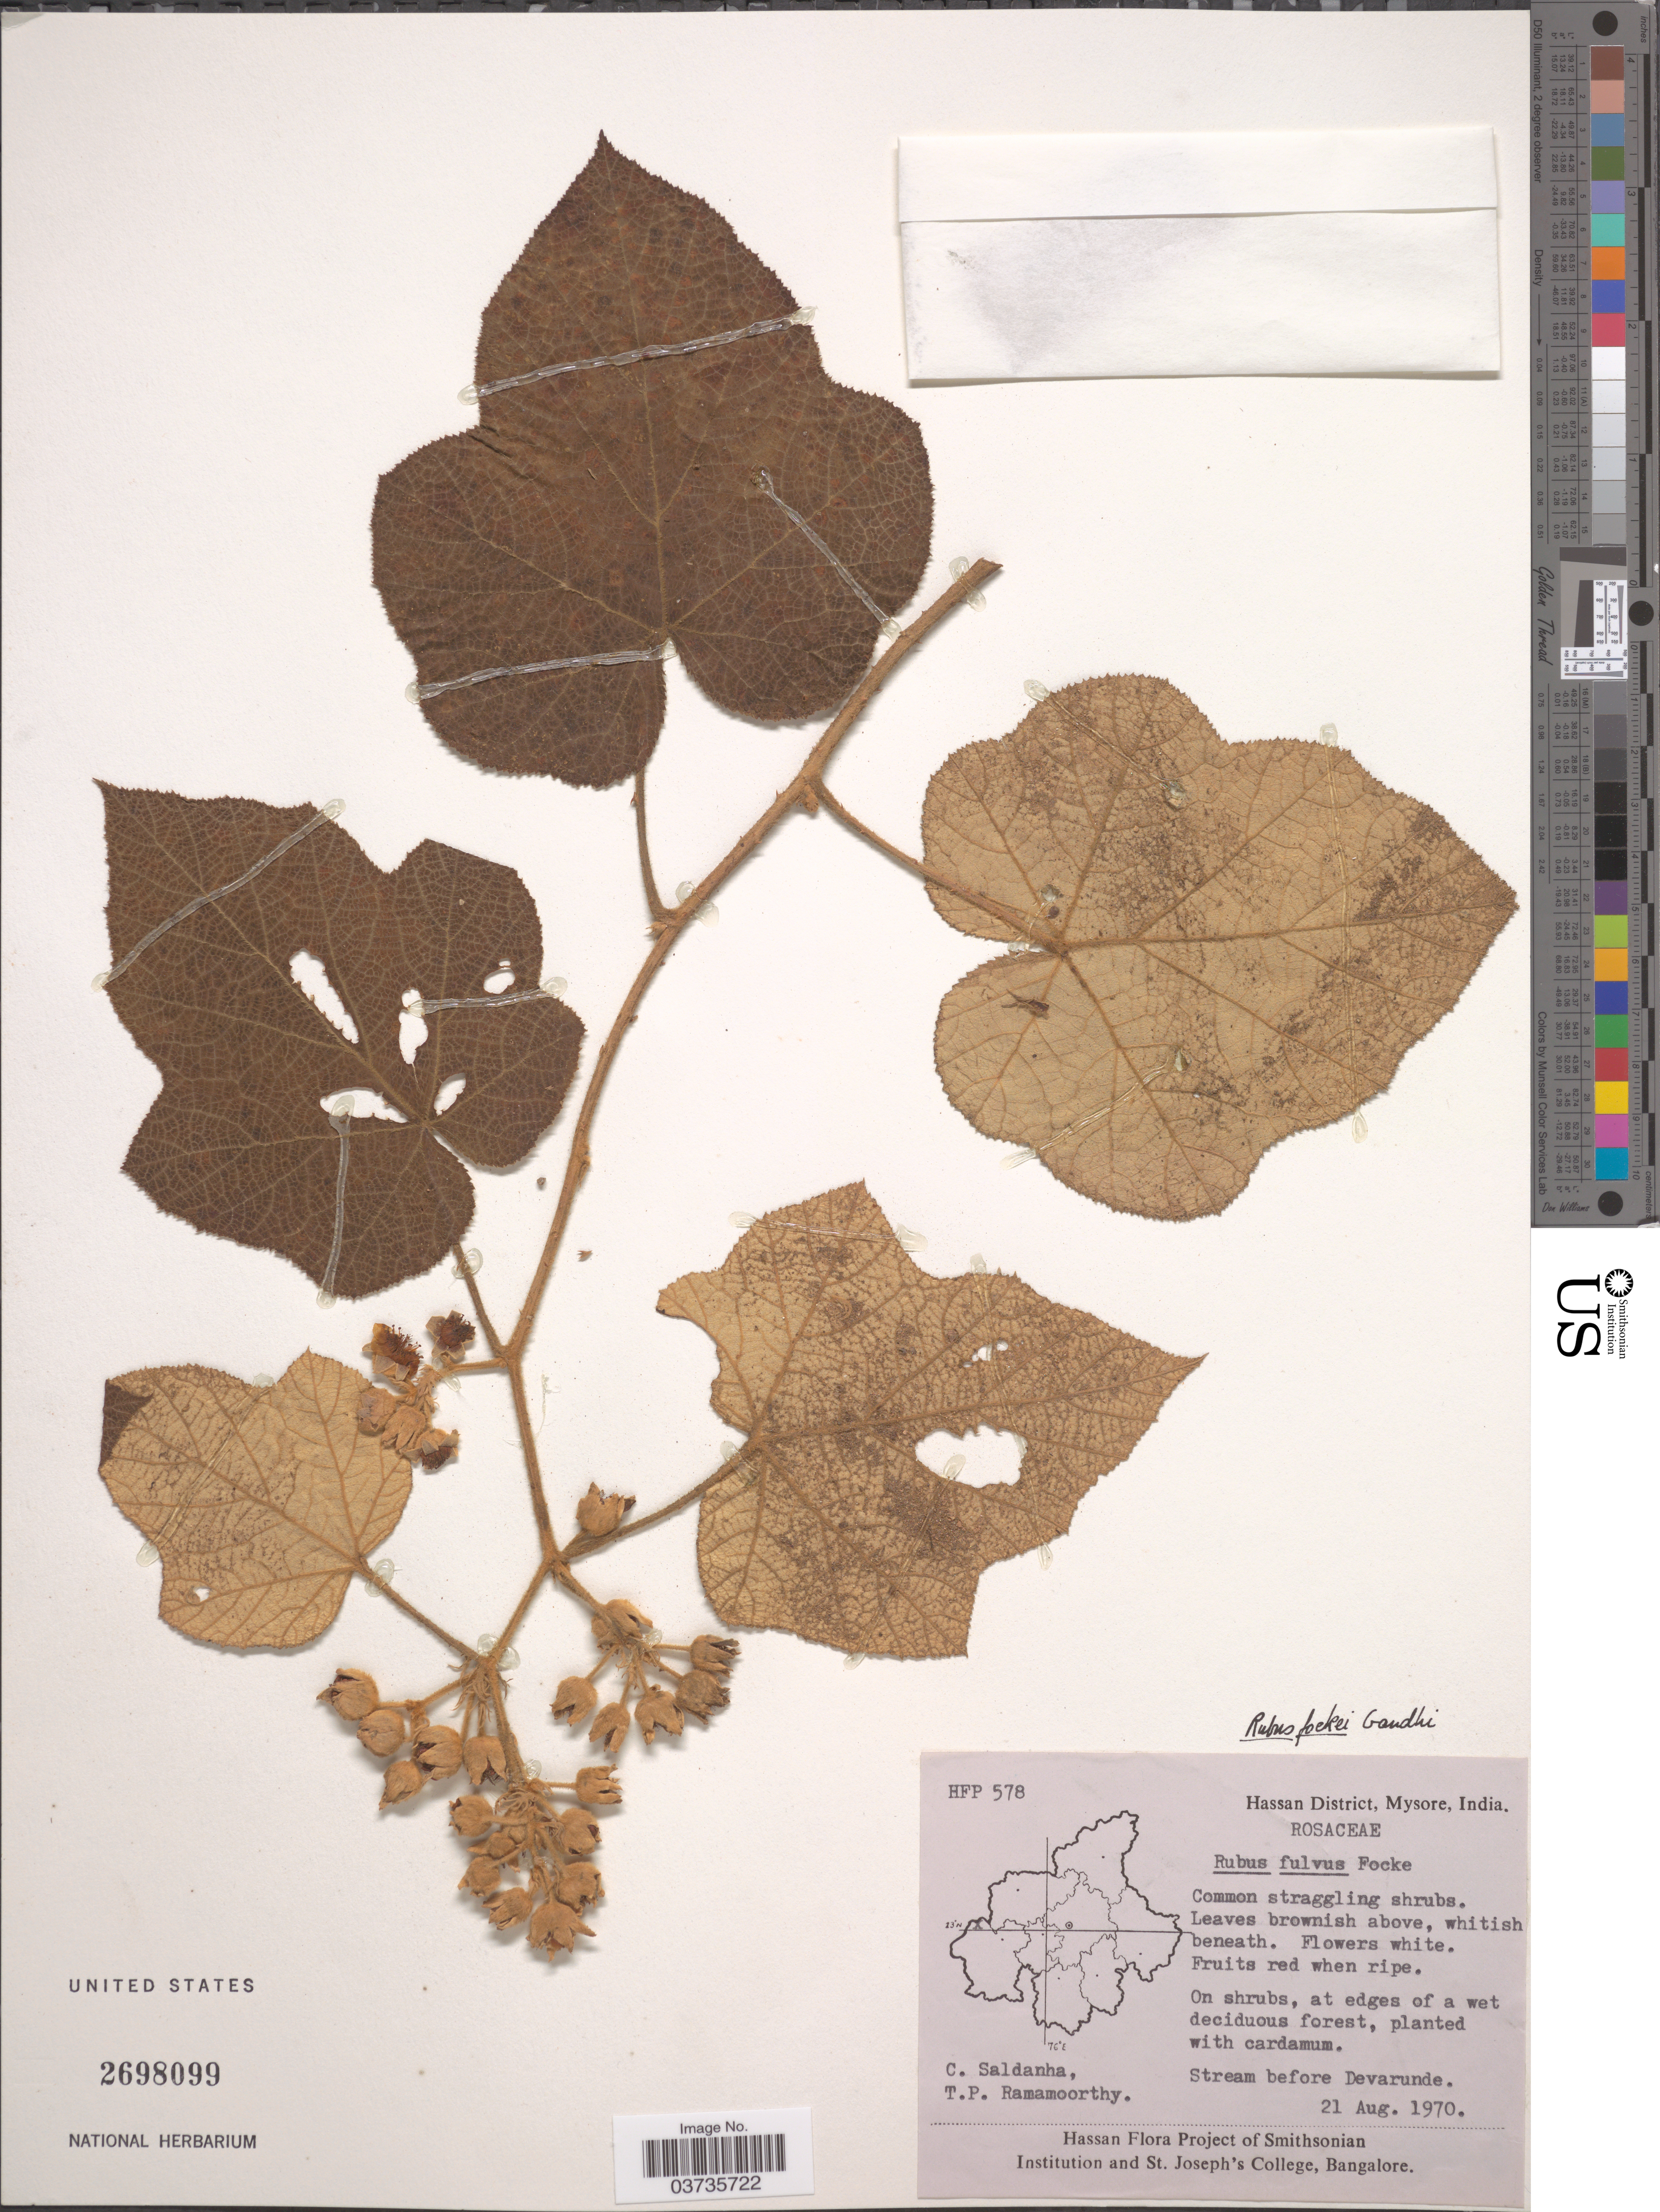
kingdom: Plantae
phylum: Tracheophyta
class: Magnoliopsida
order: Rosales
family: Rosaceae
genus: Rubus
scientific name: Rubus fockei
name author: Gandhi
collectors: C. Saldanha & T. P. Ramamoorthy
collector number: HFP 578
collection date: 1970-08-21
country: India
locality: Hassan District, Mysore. Stream before Devarunde.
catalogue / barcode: US 2698099